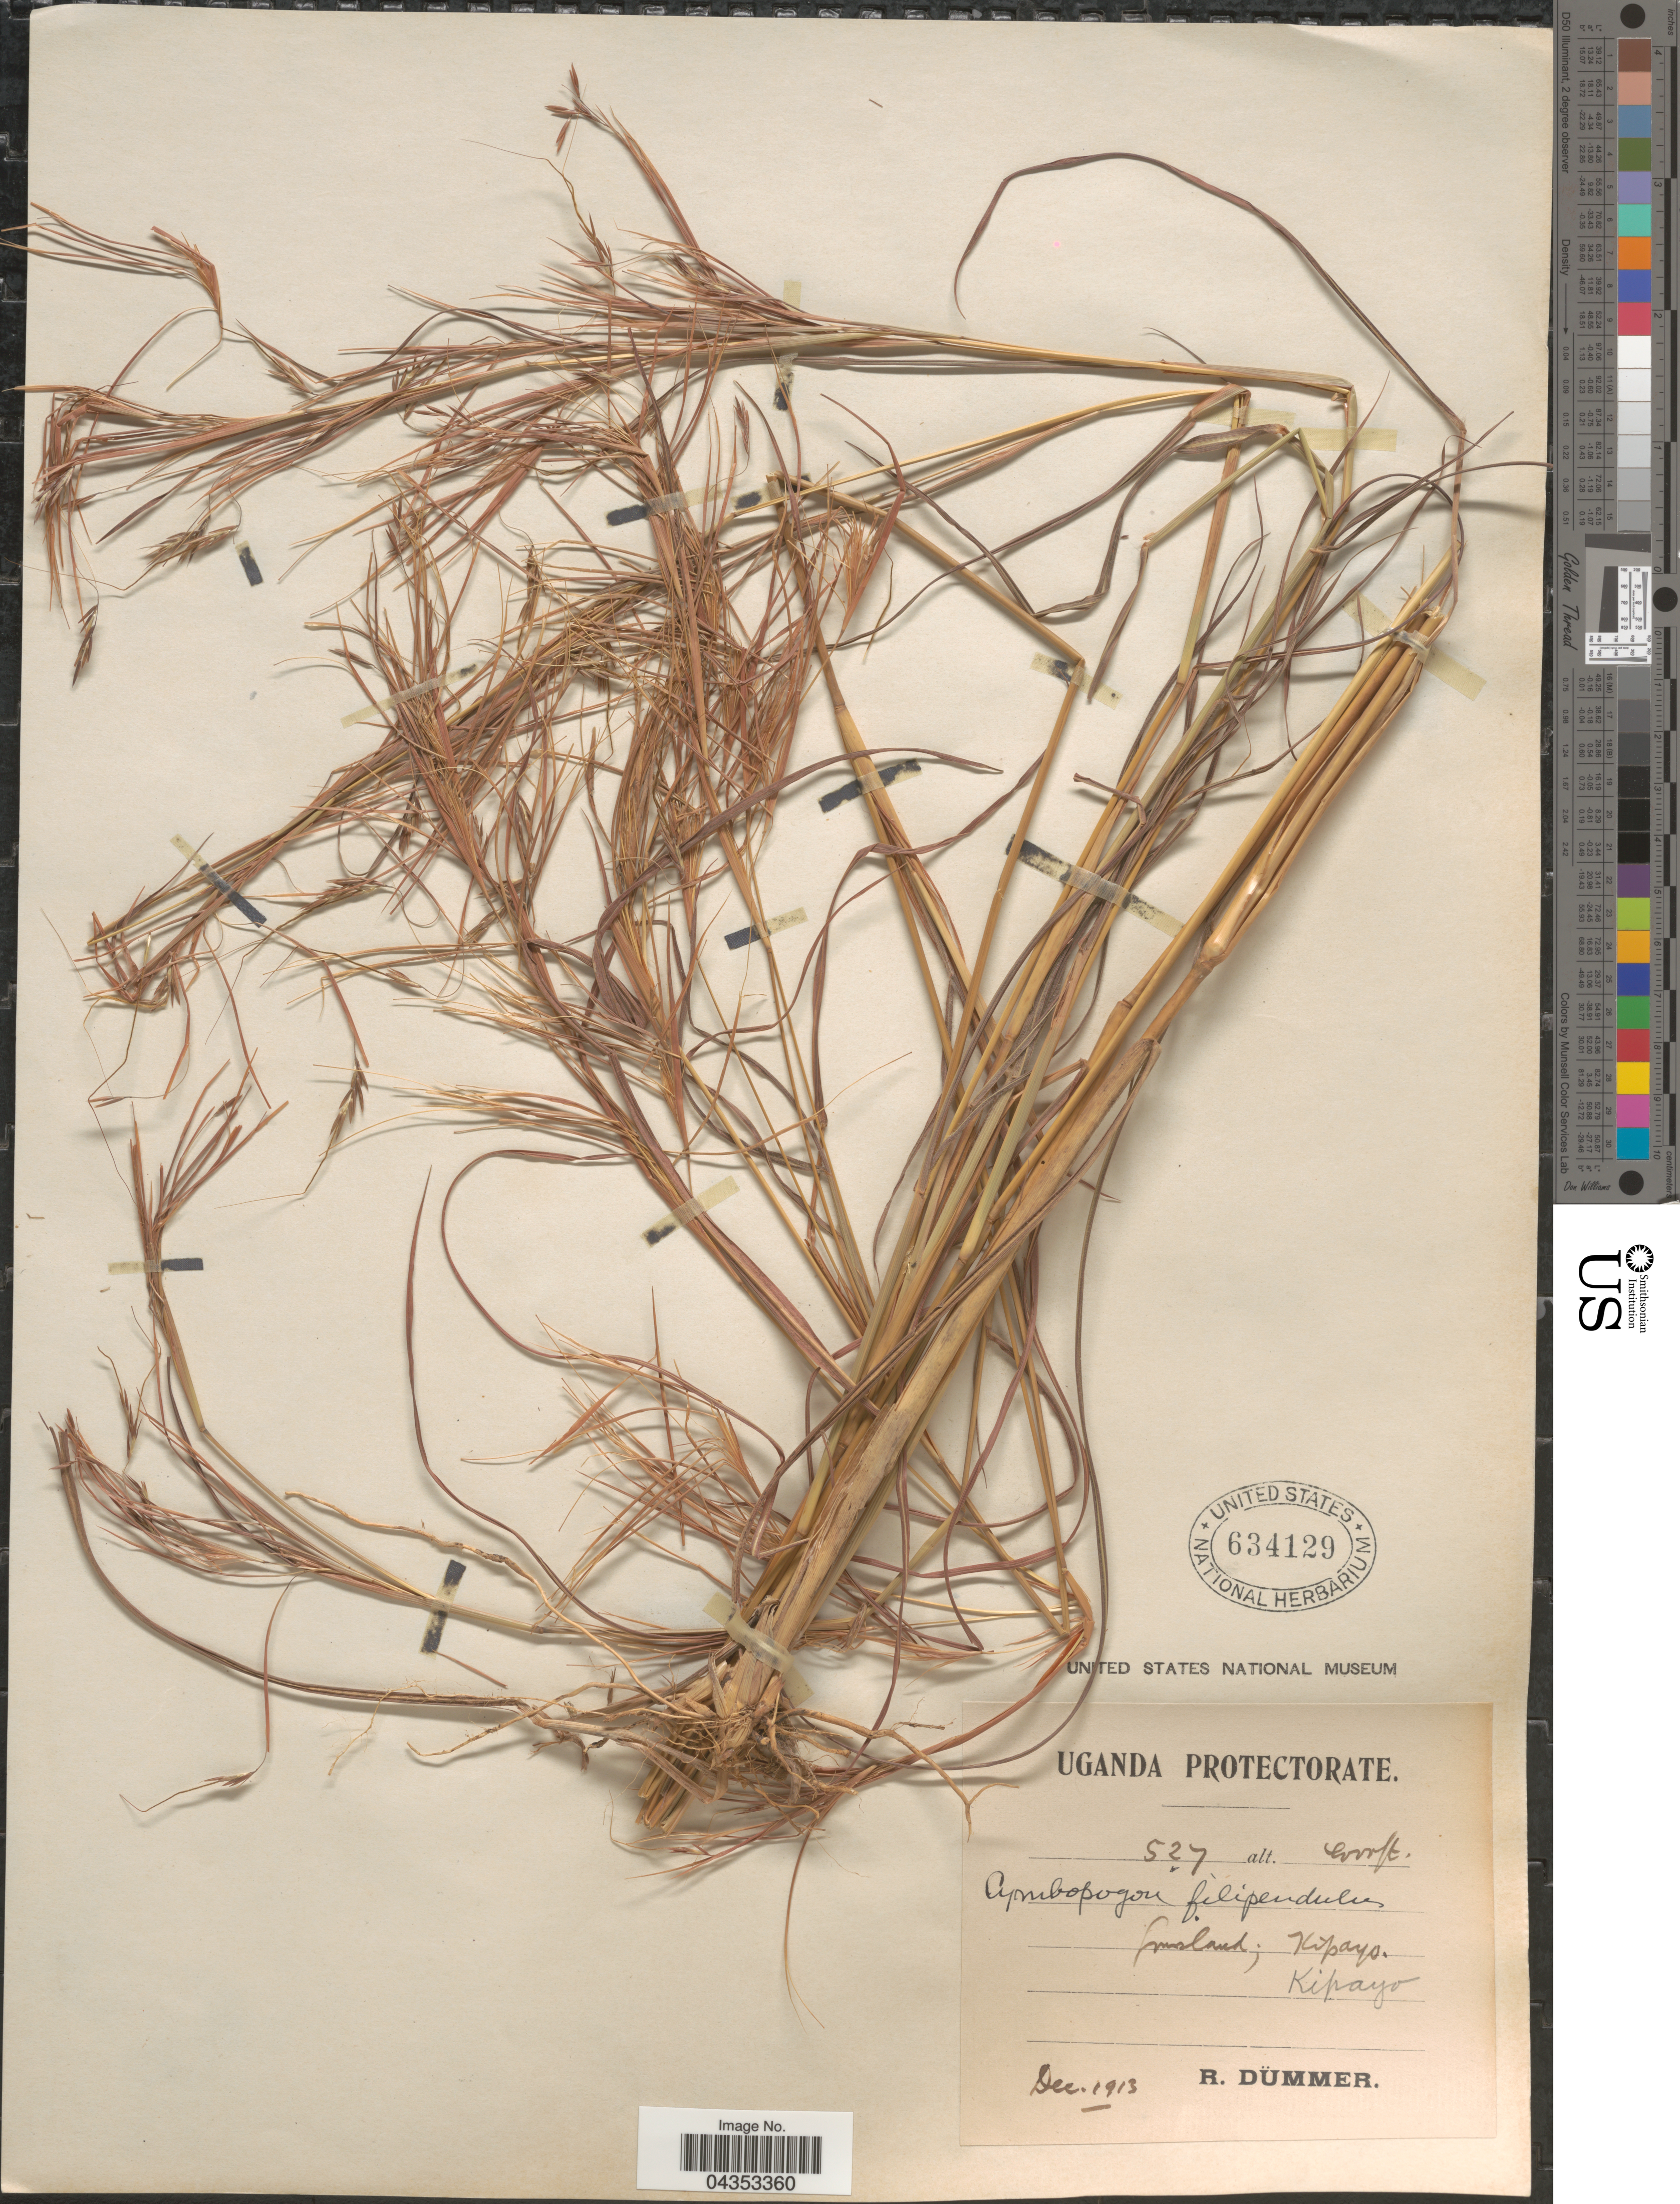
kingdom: Plantae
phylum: Tracheophyta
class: Liliopsida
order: Poales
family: Poaceae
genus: Hyparrhenia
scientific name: Hyparrhenia filipendula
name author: (Hochr.) Stapf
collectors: R. A. Dümmer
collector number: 527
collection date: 1913-12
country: Uganda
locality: Uganda Protectorate. Grassland; Kipayo.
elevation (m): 1219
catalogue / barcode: US 634129